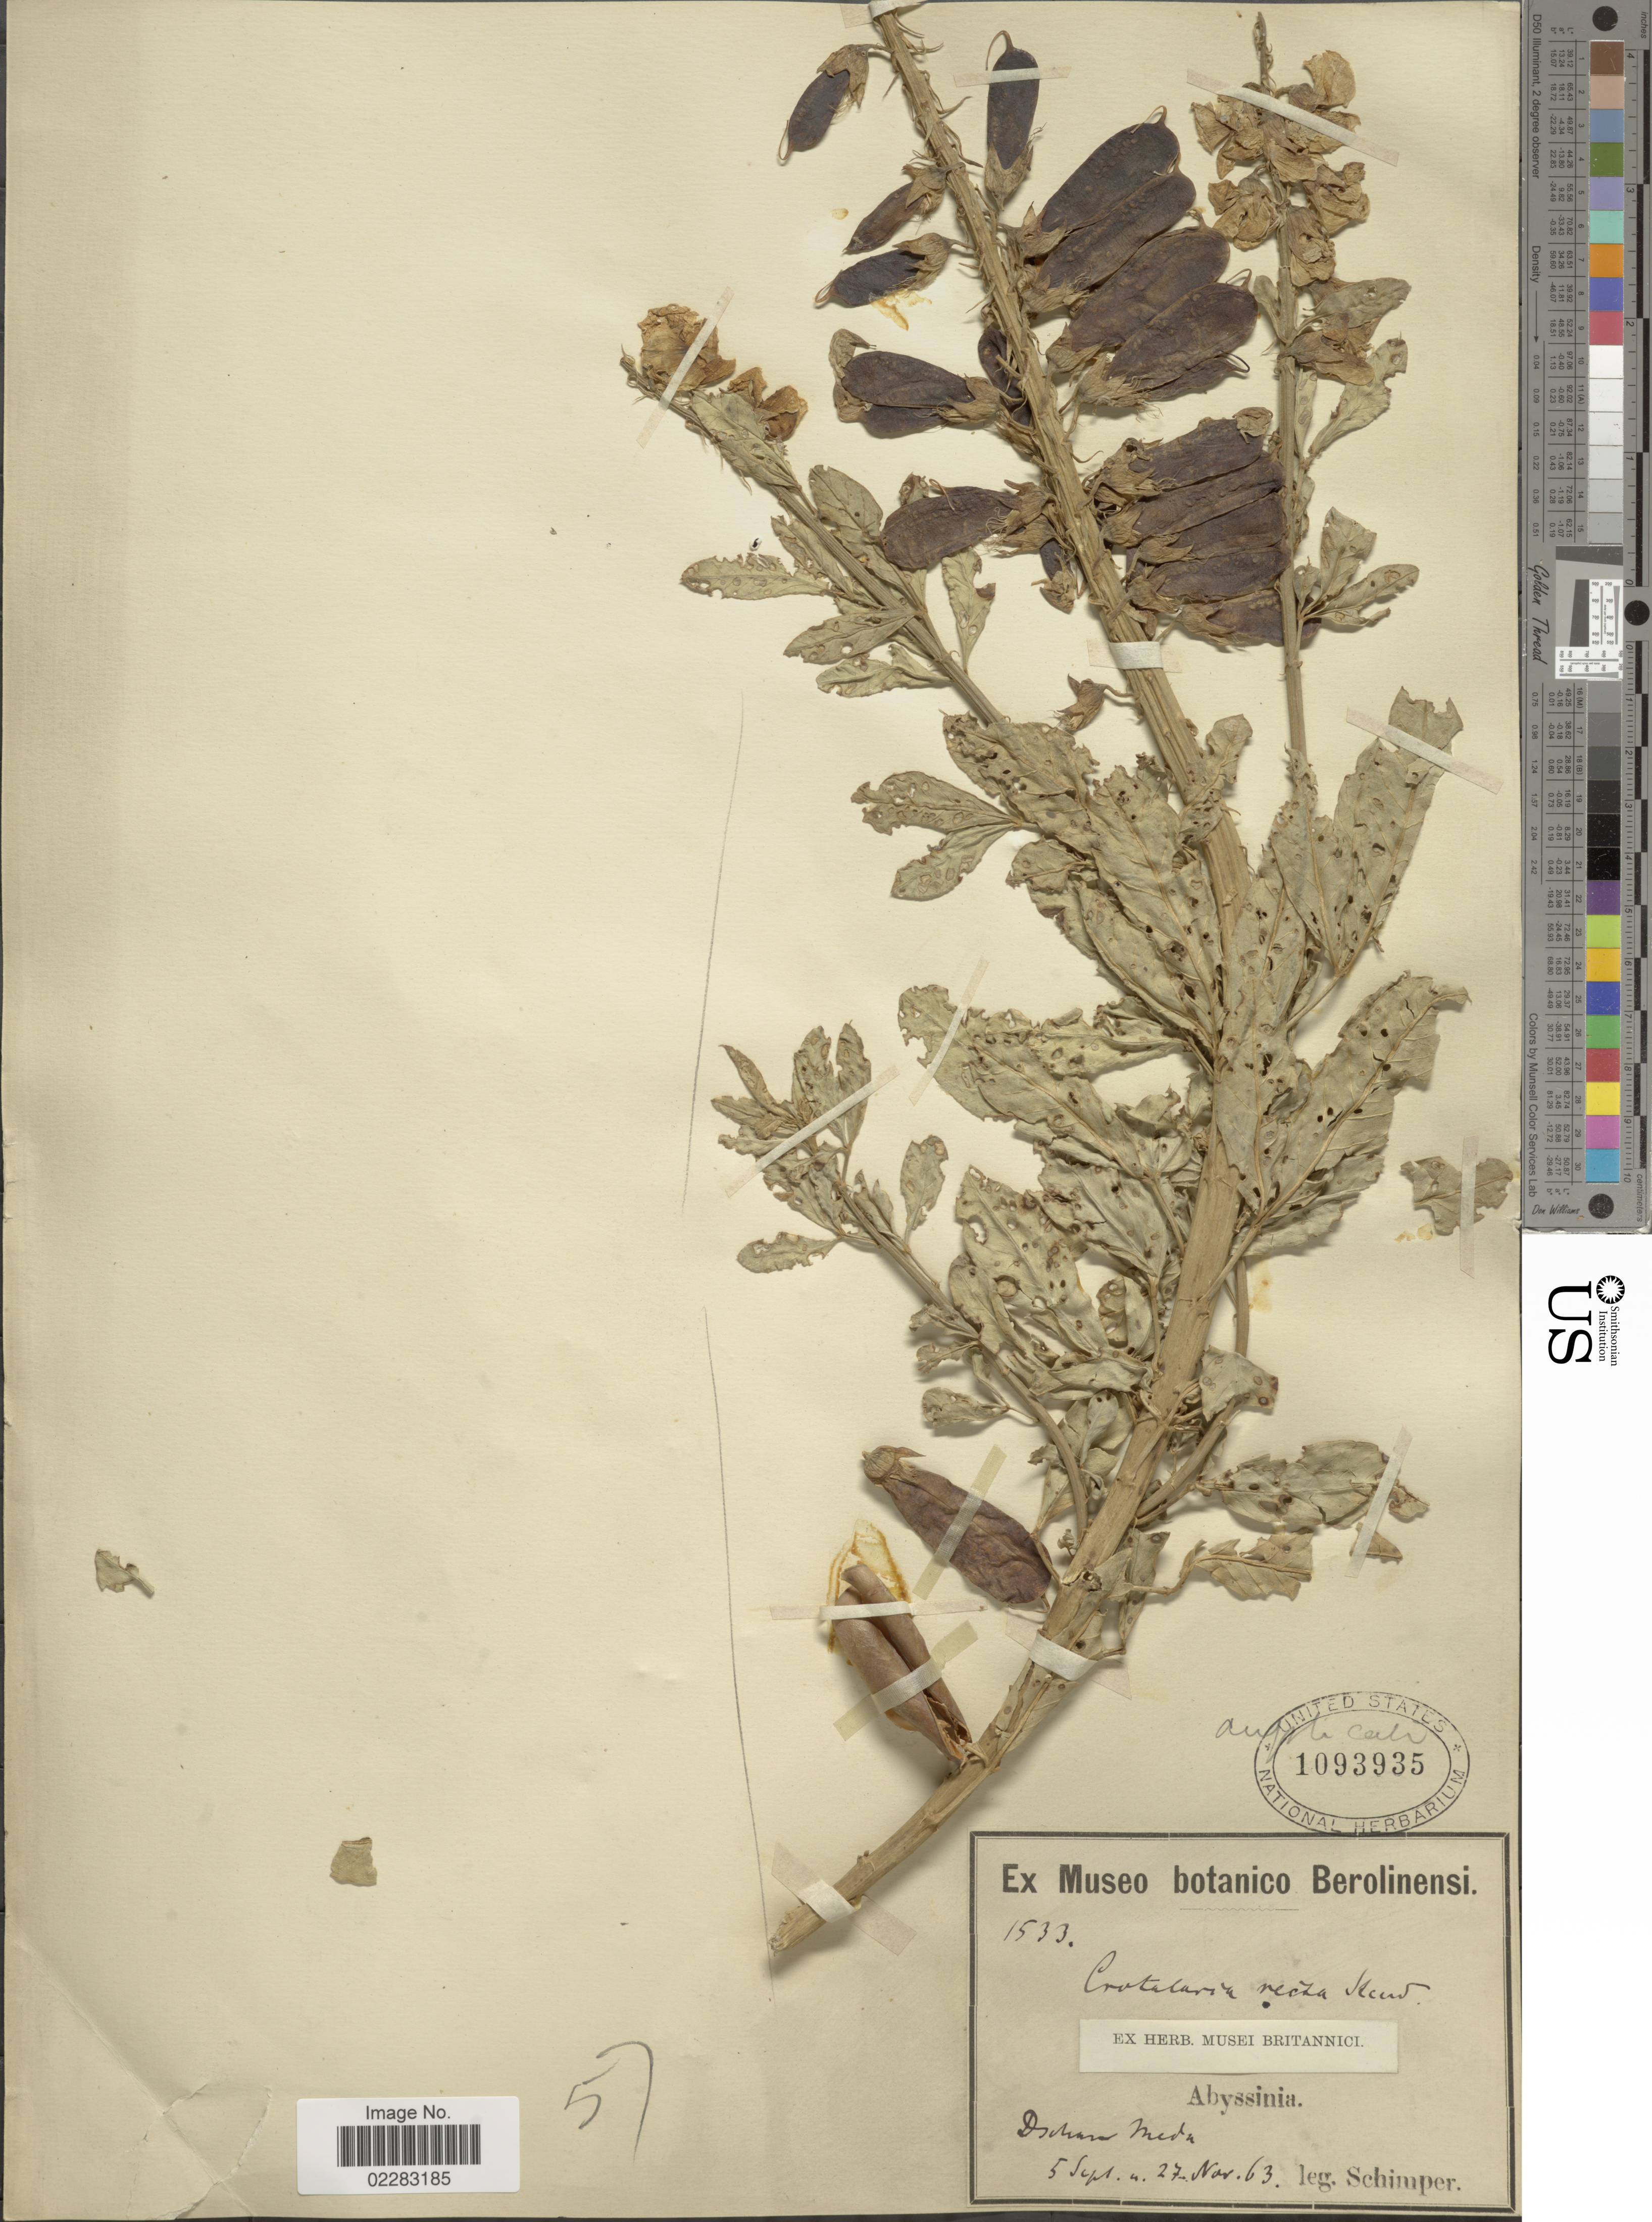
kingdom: Plantae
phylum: Tracheophyta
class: Magnoliopsida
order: Fabales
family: Fabaceae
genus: Crotalaria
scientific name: Crotalaria recta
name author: Steud. ex A. Rich.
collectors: -. Schimper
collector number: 1533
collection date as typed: Transcribed d/m/y: 5/9/63 to 27/11/63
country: Eritrea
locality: Abyssinia, Dschan Meda. [interpreted]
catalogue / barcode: US 1093935